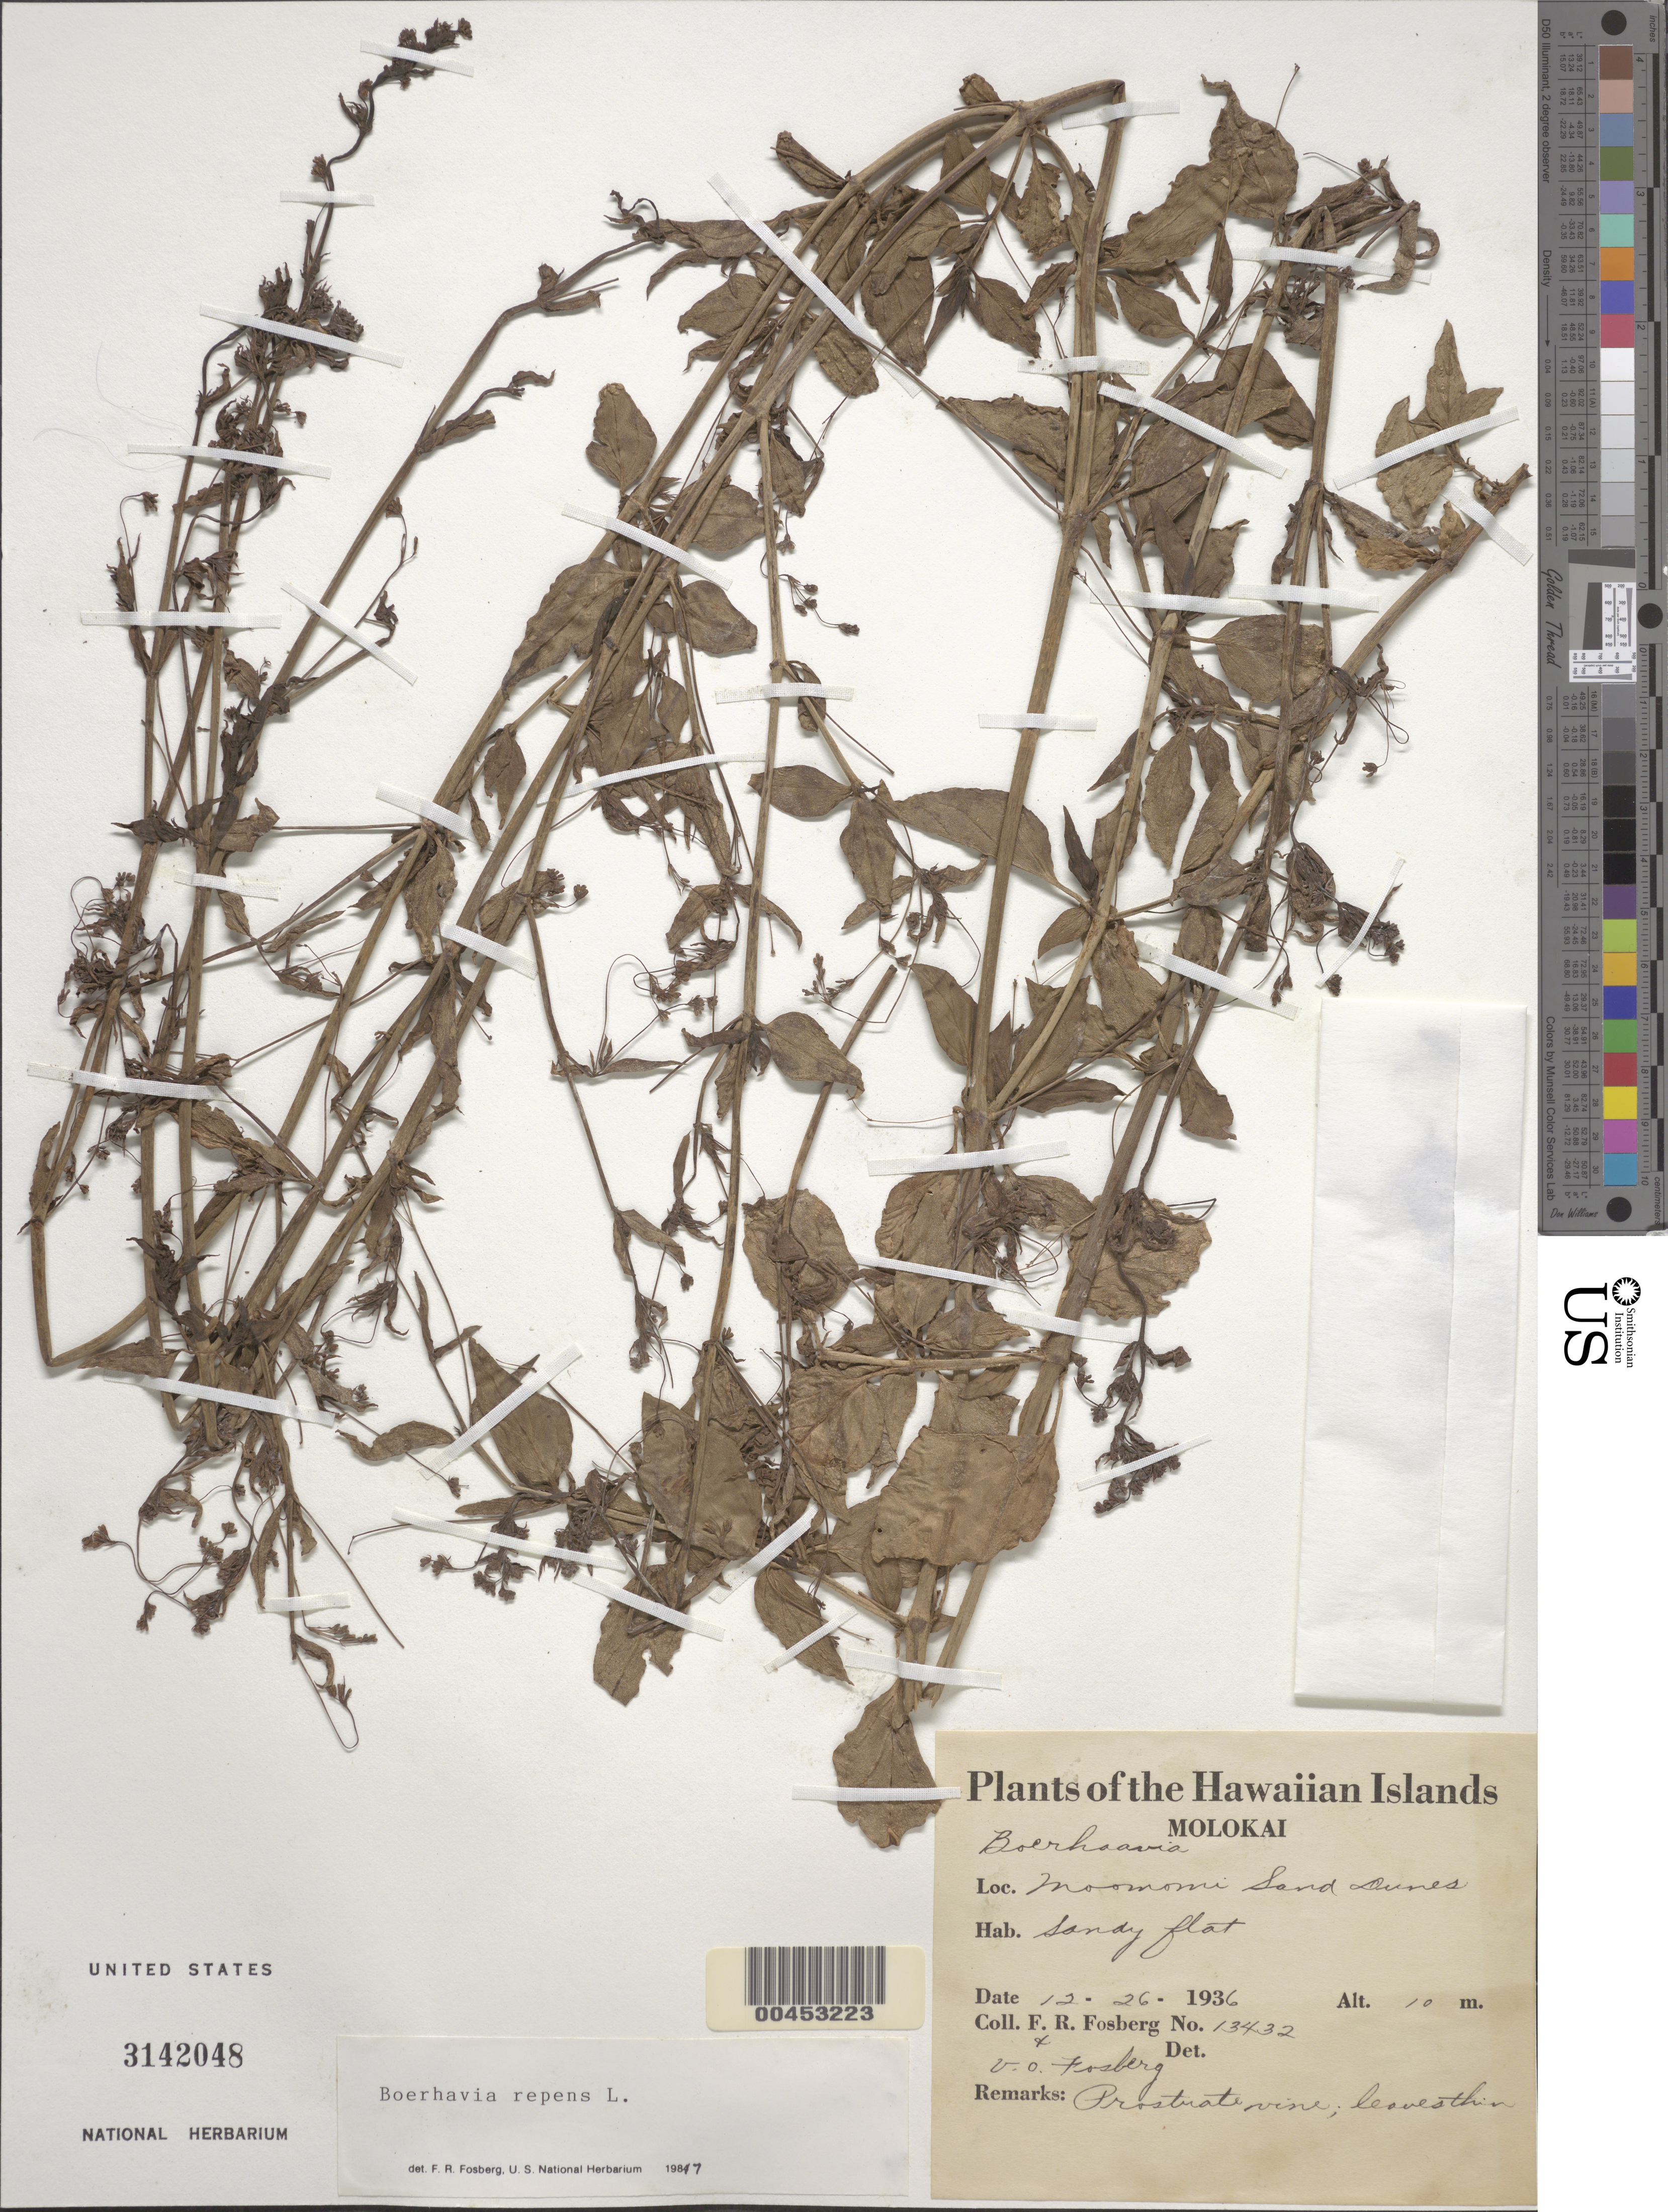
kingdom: Plantae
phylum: Tracheophyta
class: Magnoliopsida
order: Caryophyllales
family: Nyctaginaceae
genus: Boerhavia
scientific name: Boerhavia repens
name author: L.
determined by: Fosberg, F. R.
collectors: F. R. Fosberg & V. O. Fosberg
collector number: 13432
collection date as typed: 26 Dec 1936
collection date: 1936-12-26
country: United States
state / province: Hawaii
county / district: Maui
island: Moloka'i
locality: Moomomi Sand Dunes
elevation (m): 10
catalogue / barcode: US 3142048